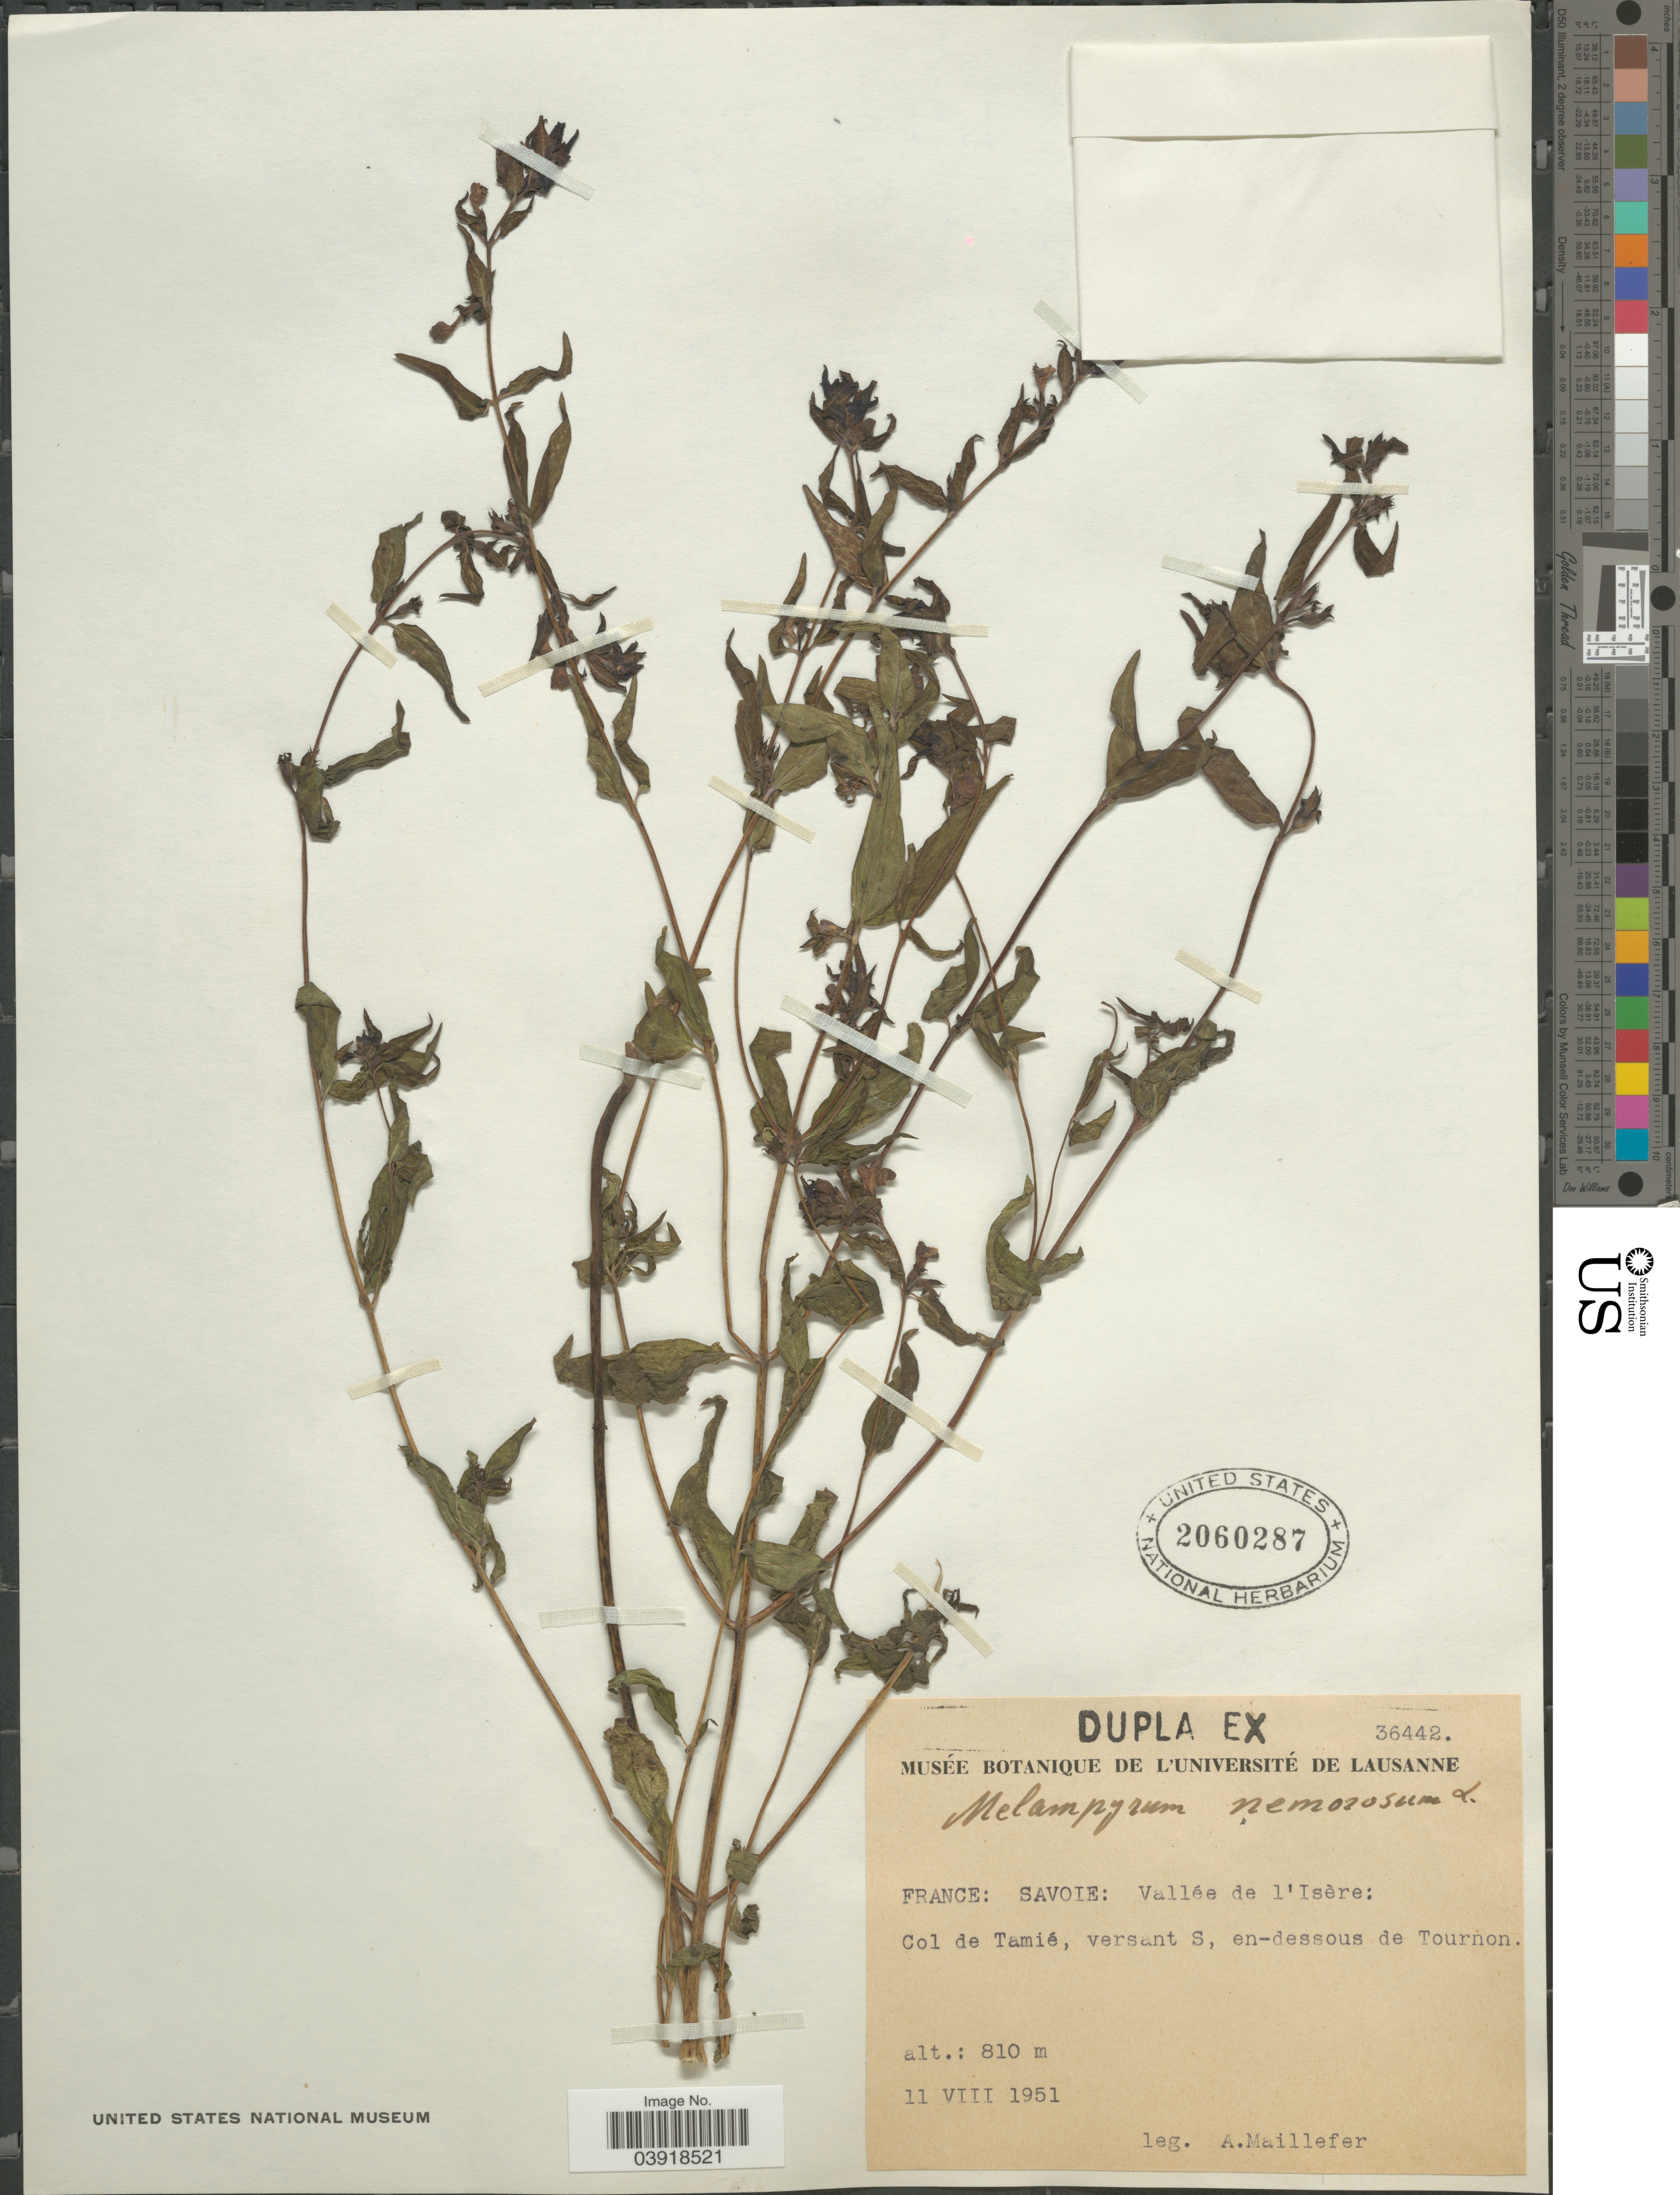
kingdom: Plantae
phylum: Tracheophyta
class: Magnoliopsida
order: Lamiales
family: Orobanchaceae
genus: Melampyrum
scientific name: Melampyrum nemorosum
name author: Baumg.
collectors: A. Maillefer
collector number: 36442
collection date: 1951-08-11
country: France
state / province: Auvergne-Rhône-Alpes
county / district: Isère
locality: Savoie: Vallée de l' Isère: Col de Tamié, versant S, en-dessous de Tournon.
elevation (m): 8110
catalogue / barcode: US 2060287